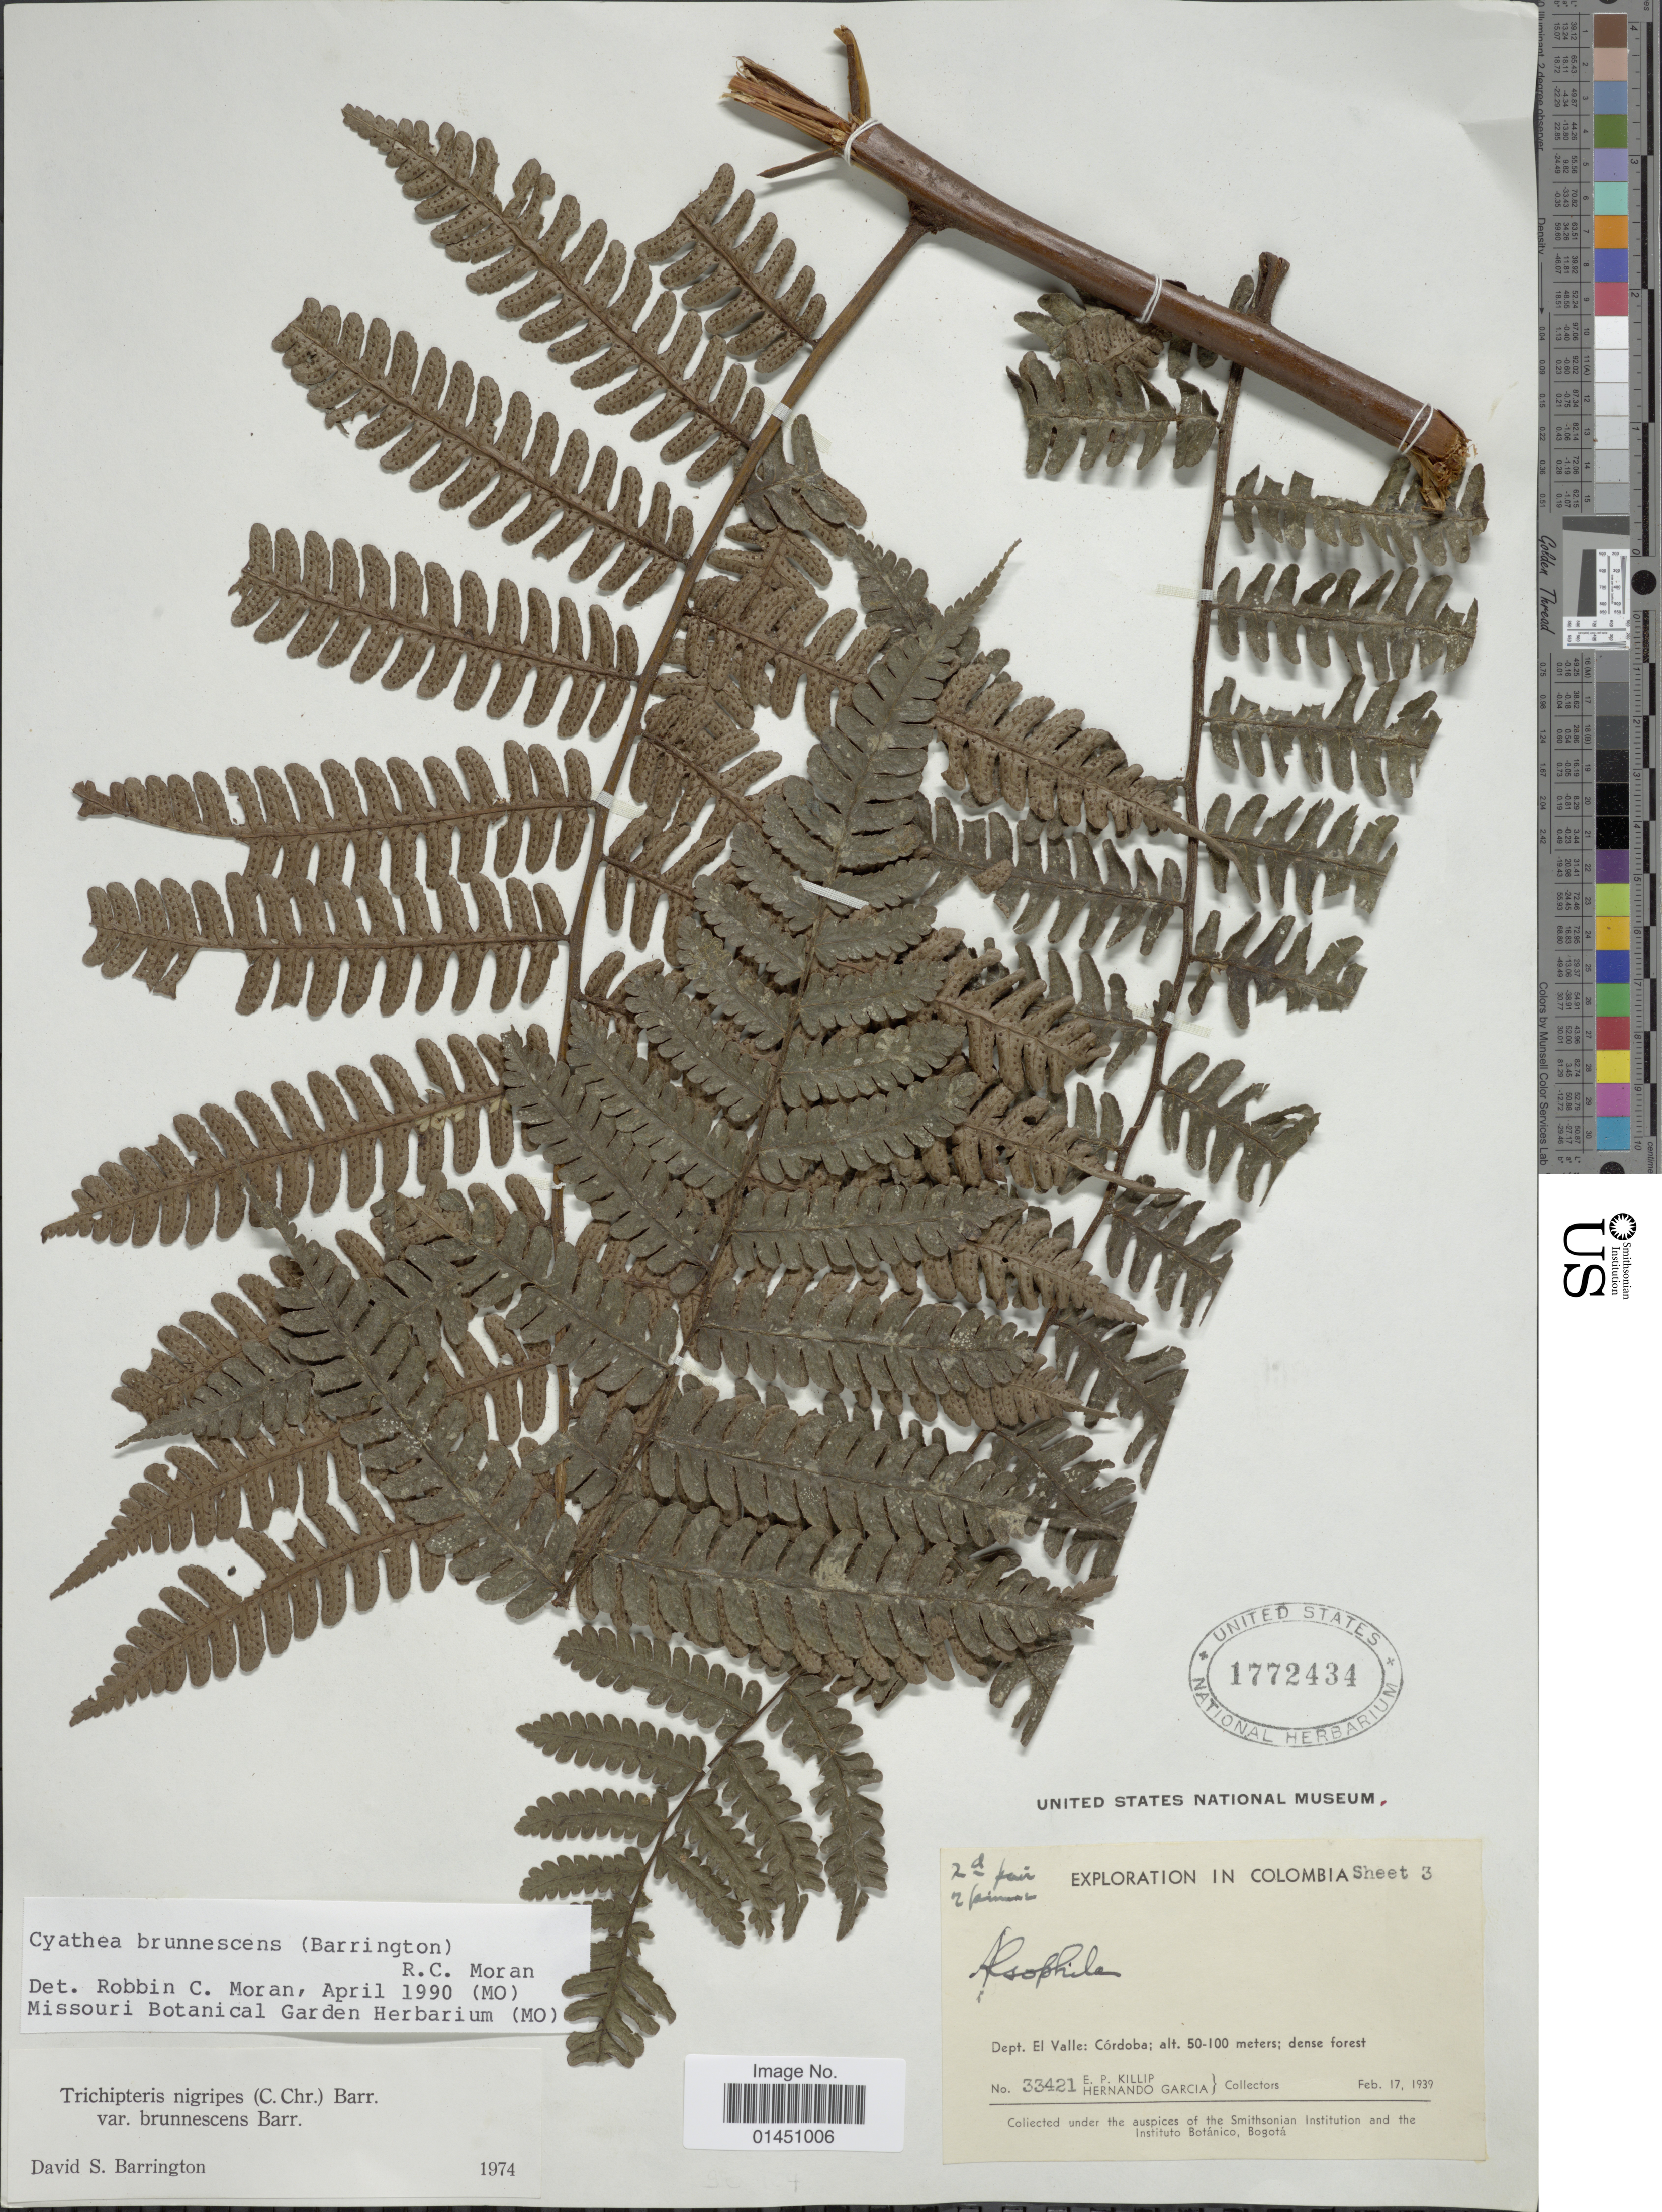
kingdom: Plantae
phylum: Tracheophyta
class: Polypodiopsida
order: Cyatheales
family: Cyatheaceae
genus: Cyathea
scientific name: Cyathea brunnescens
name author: (Barrington) R.C. Moran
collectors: E. P. Killip & H. Garcia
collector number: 33421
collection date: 1939-02-17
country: Colombia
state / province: Valle del Cauca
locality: Dept. El Valle: Cordoba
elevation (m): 50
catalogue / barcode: US 1772434